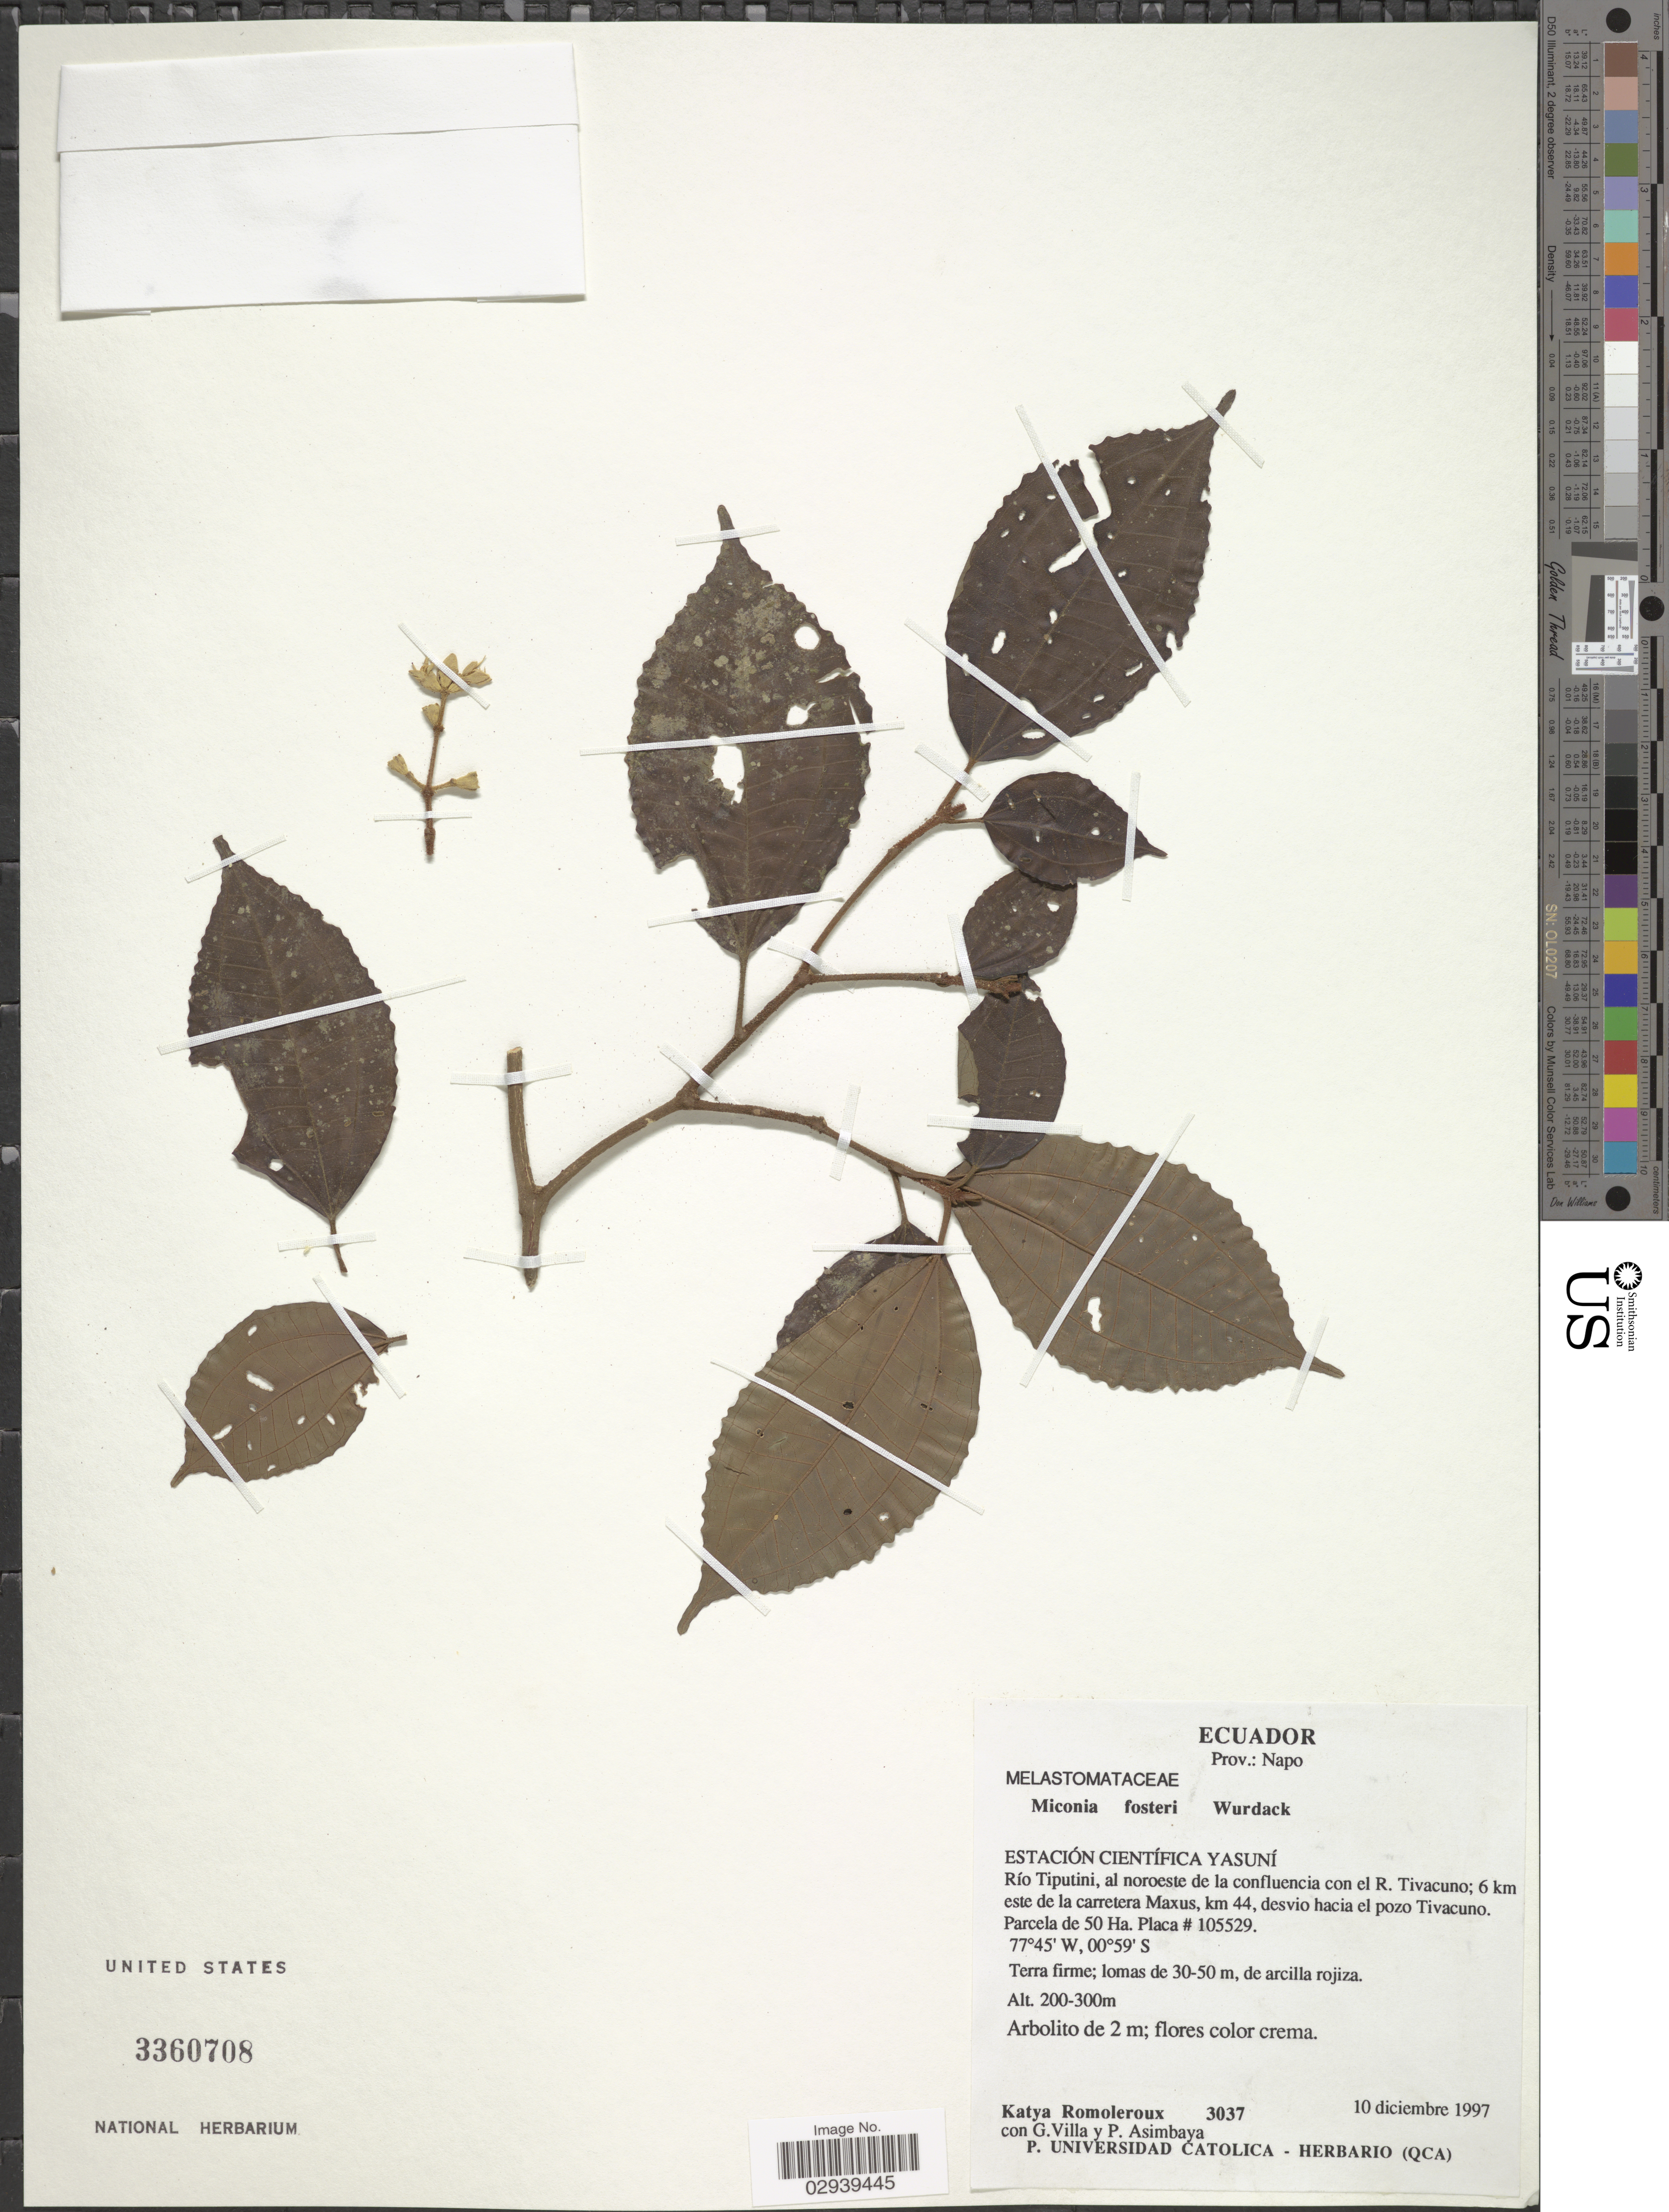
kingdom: Plantae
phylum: Tracheophyta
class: Magnoliopsida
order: Myrtales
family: Melastomataceae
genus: Miconia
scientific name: Miconia fosteri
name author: Wurdack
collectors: K. Romoleroux, G. Villa & P. Asimbaya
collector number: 3037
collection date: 1997-12-10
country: Ecuador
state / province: Napo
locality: Estación Científica Yasuní, Río Tiputini, al noroeste de la confluencia con el R. Tivacuno; 6 km este de la carretera Maxus, km 44, desvio hacia el pozo Tivacuno, Parcela de 50 Ha. Place # 105529.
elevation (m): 200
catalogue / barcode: US 3360708